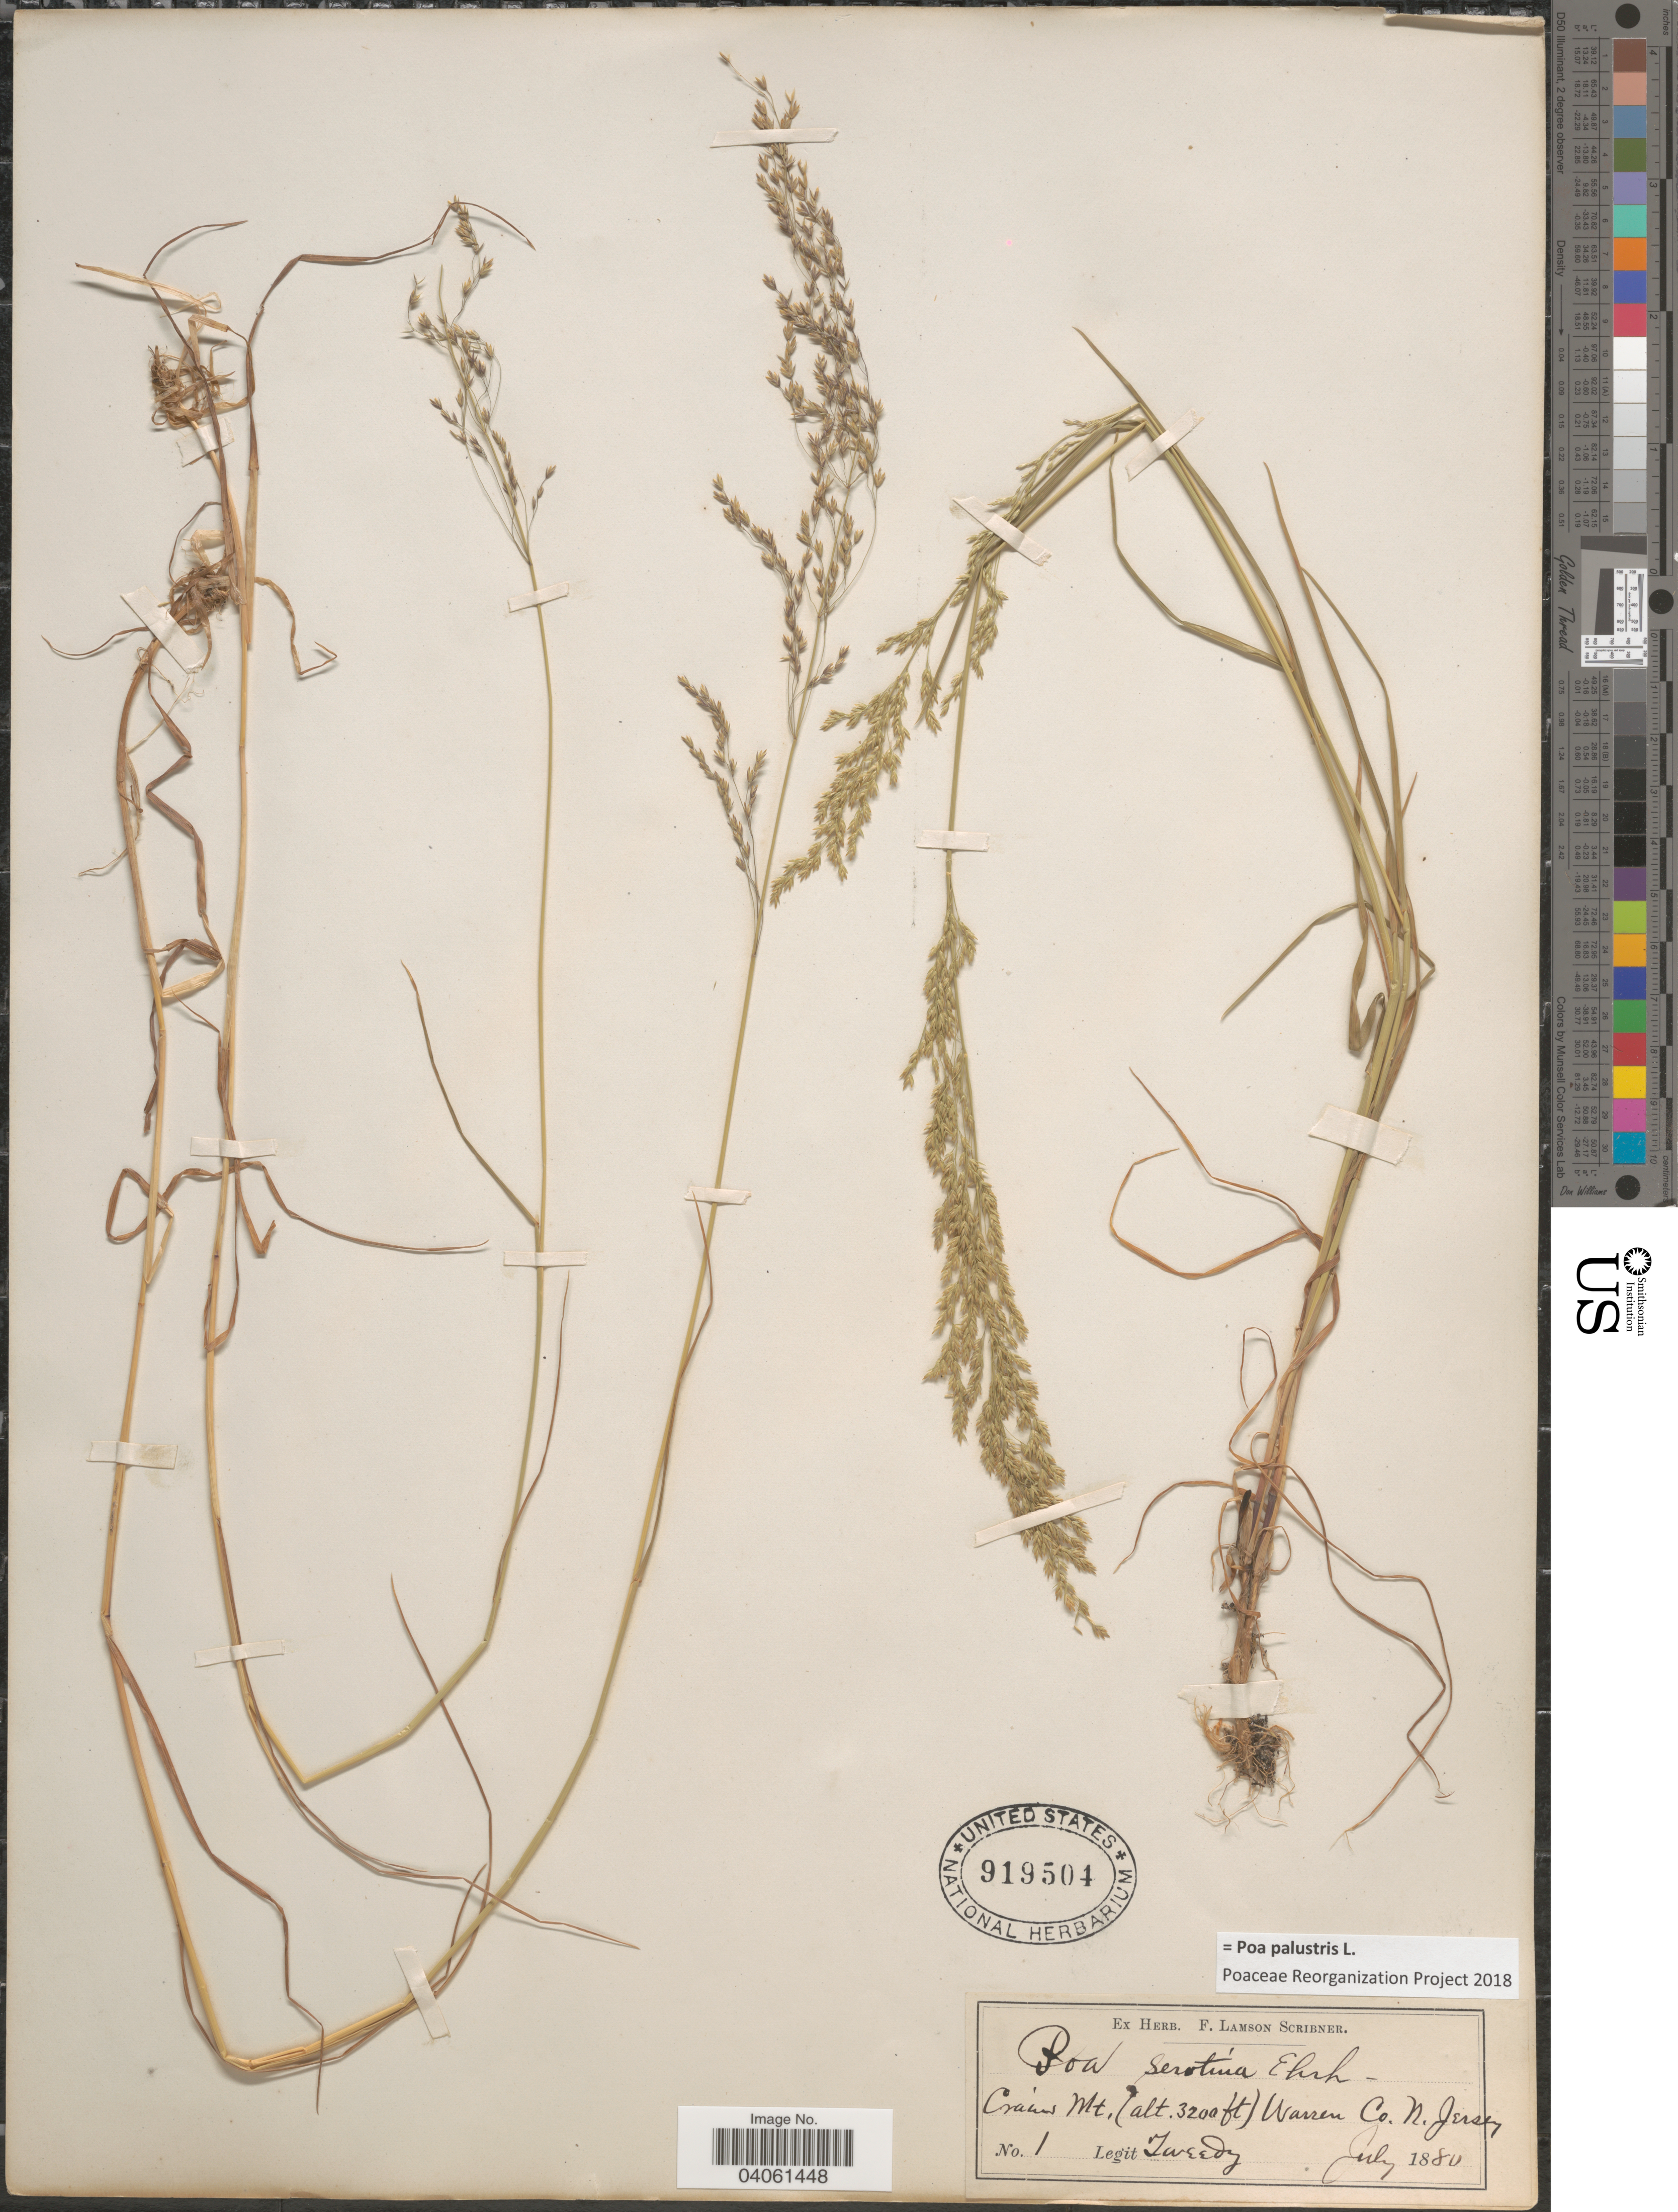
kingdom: Plantae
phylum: Tracheophyta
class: Liliopsida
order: Poales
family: Poaceae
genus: Poa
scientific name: Poa palustris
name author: L.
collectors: Tweedy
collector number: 1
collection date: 1880-07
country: United States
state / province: New Jersey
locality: Crains Mt. Warren Co.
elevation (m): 975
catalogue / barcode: US 919504